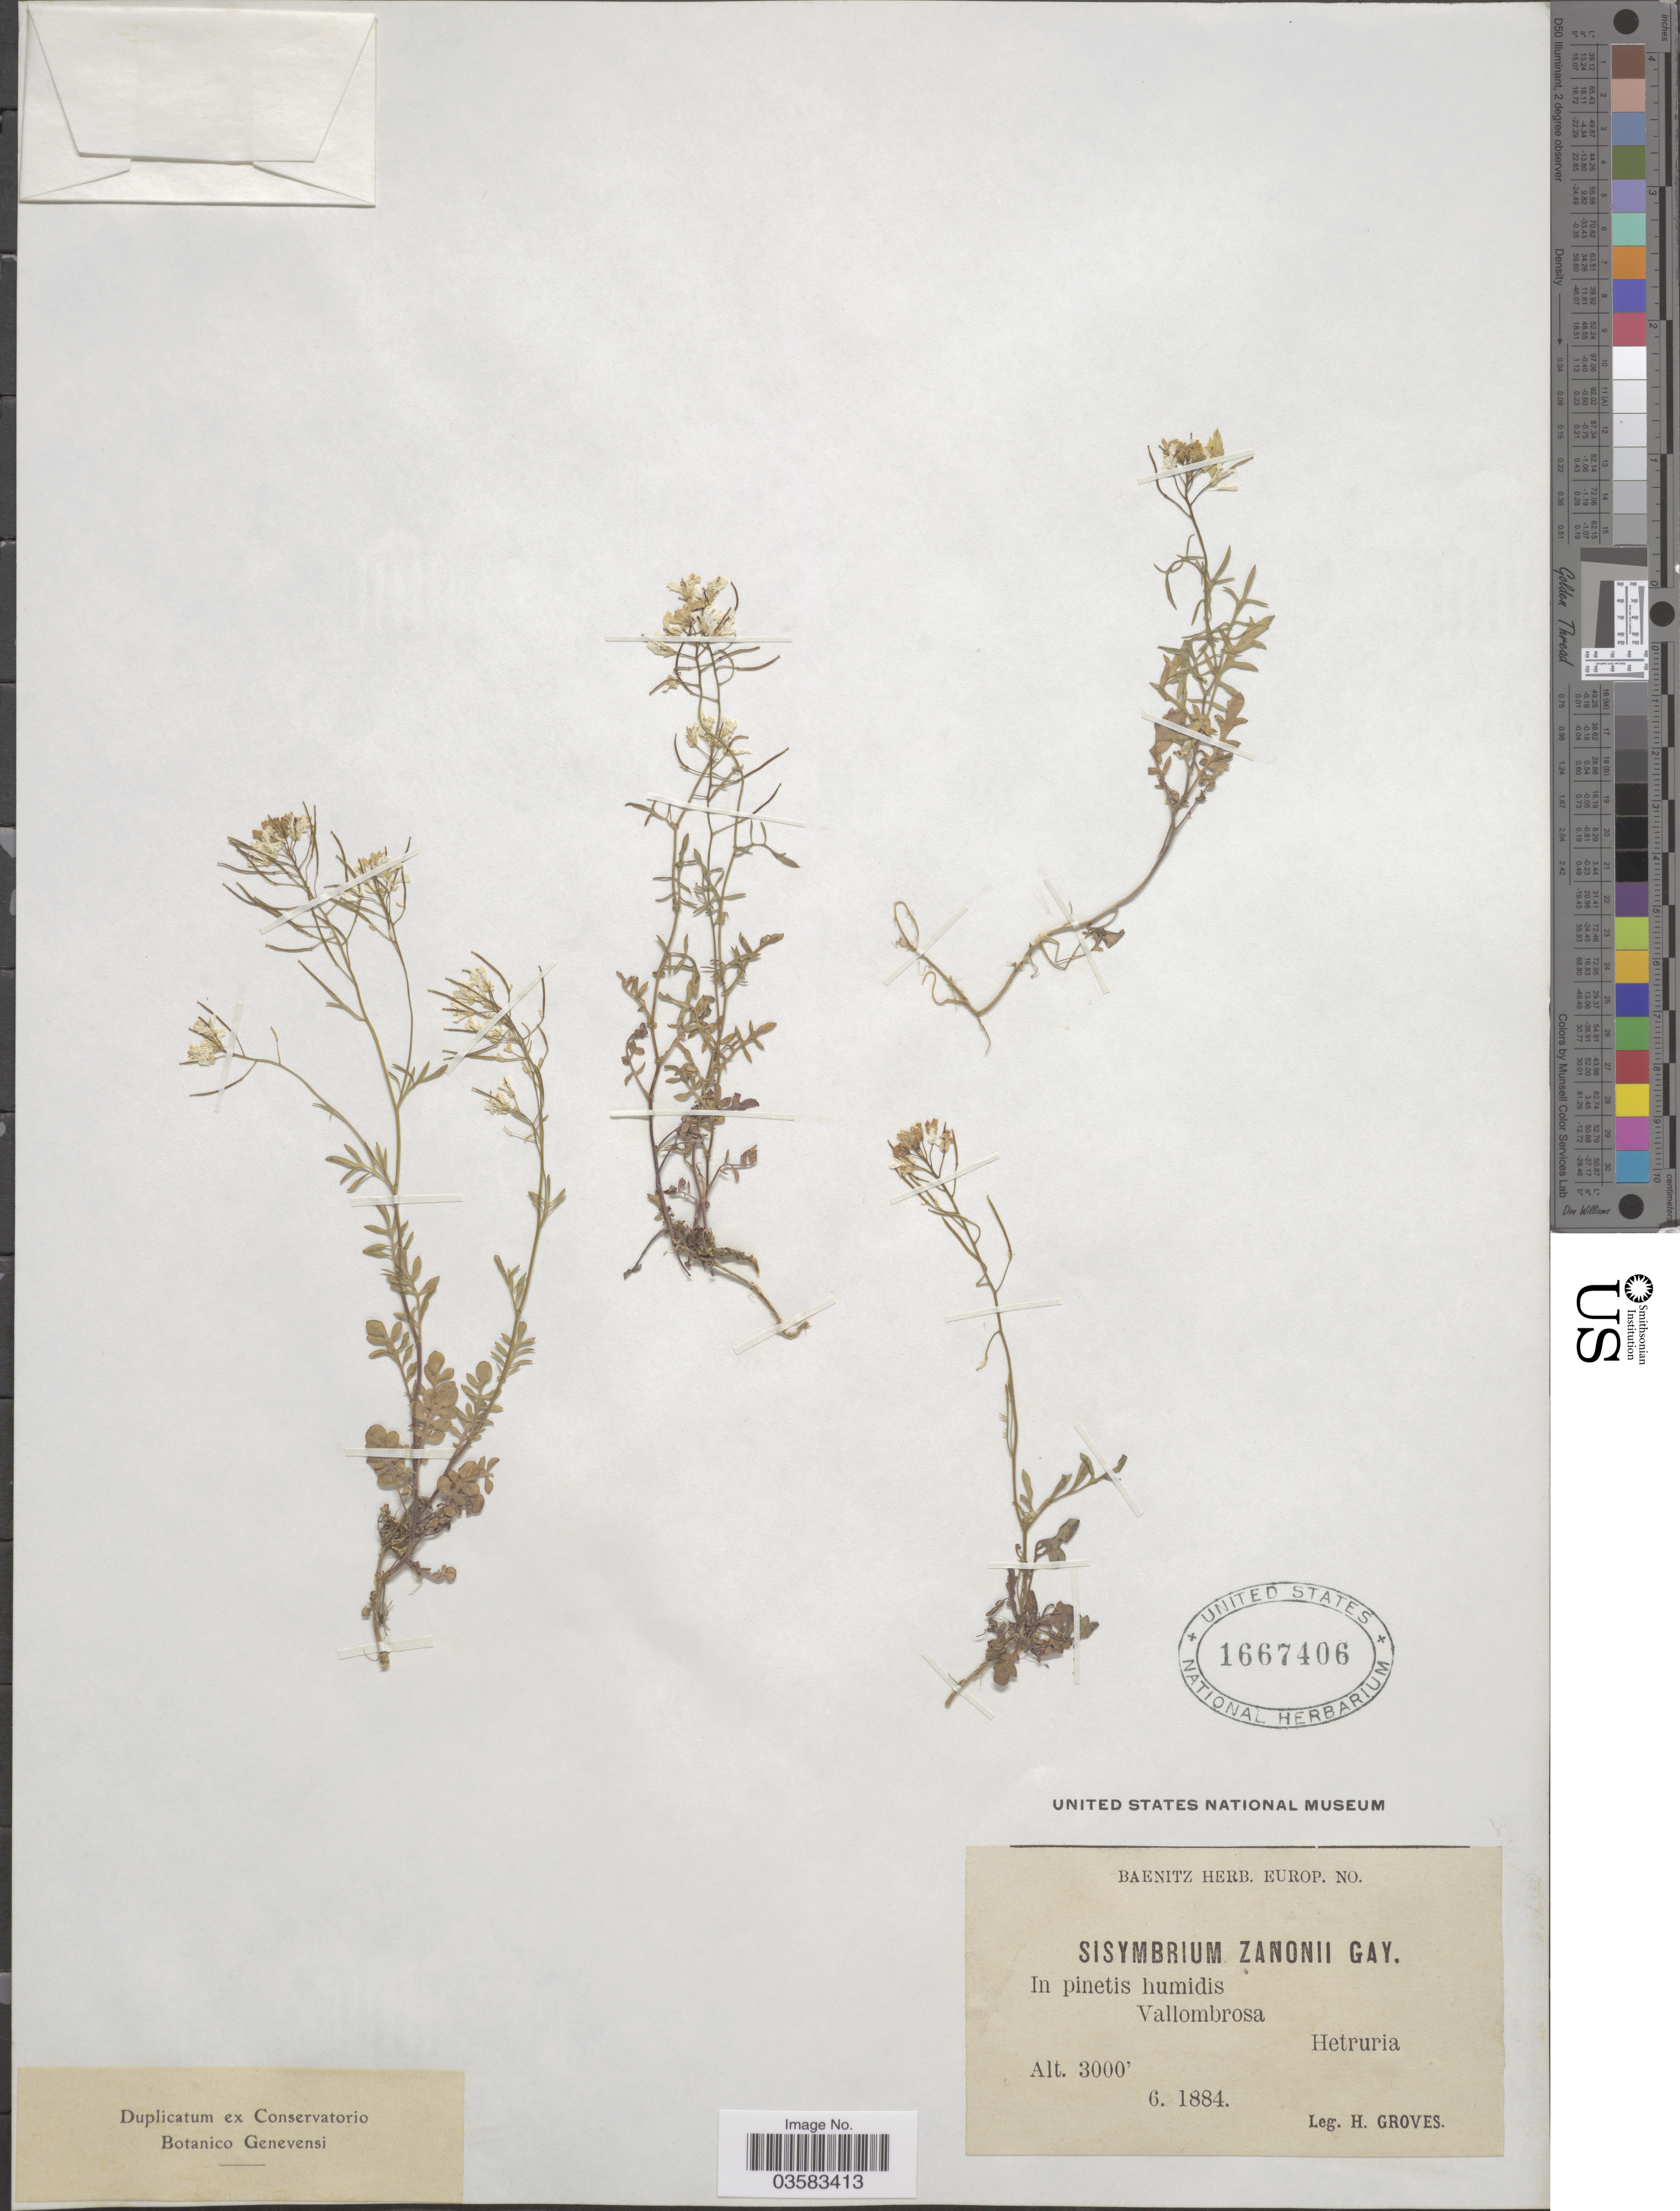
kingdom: Plantae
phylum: Tracheophyta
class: Magnoliopsida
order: Brassicales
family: Brassicaceae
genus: Sisymbrium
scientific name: Sisymbrium zanonii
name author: J. Gay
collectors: H. Groves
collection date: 1884-06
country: Italy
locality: In pinetis humidis Vallombrosa, Hetruria.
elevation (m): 914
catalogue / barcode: US 1667406